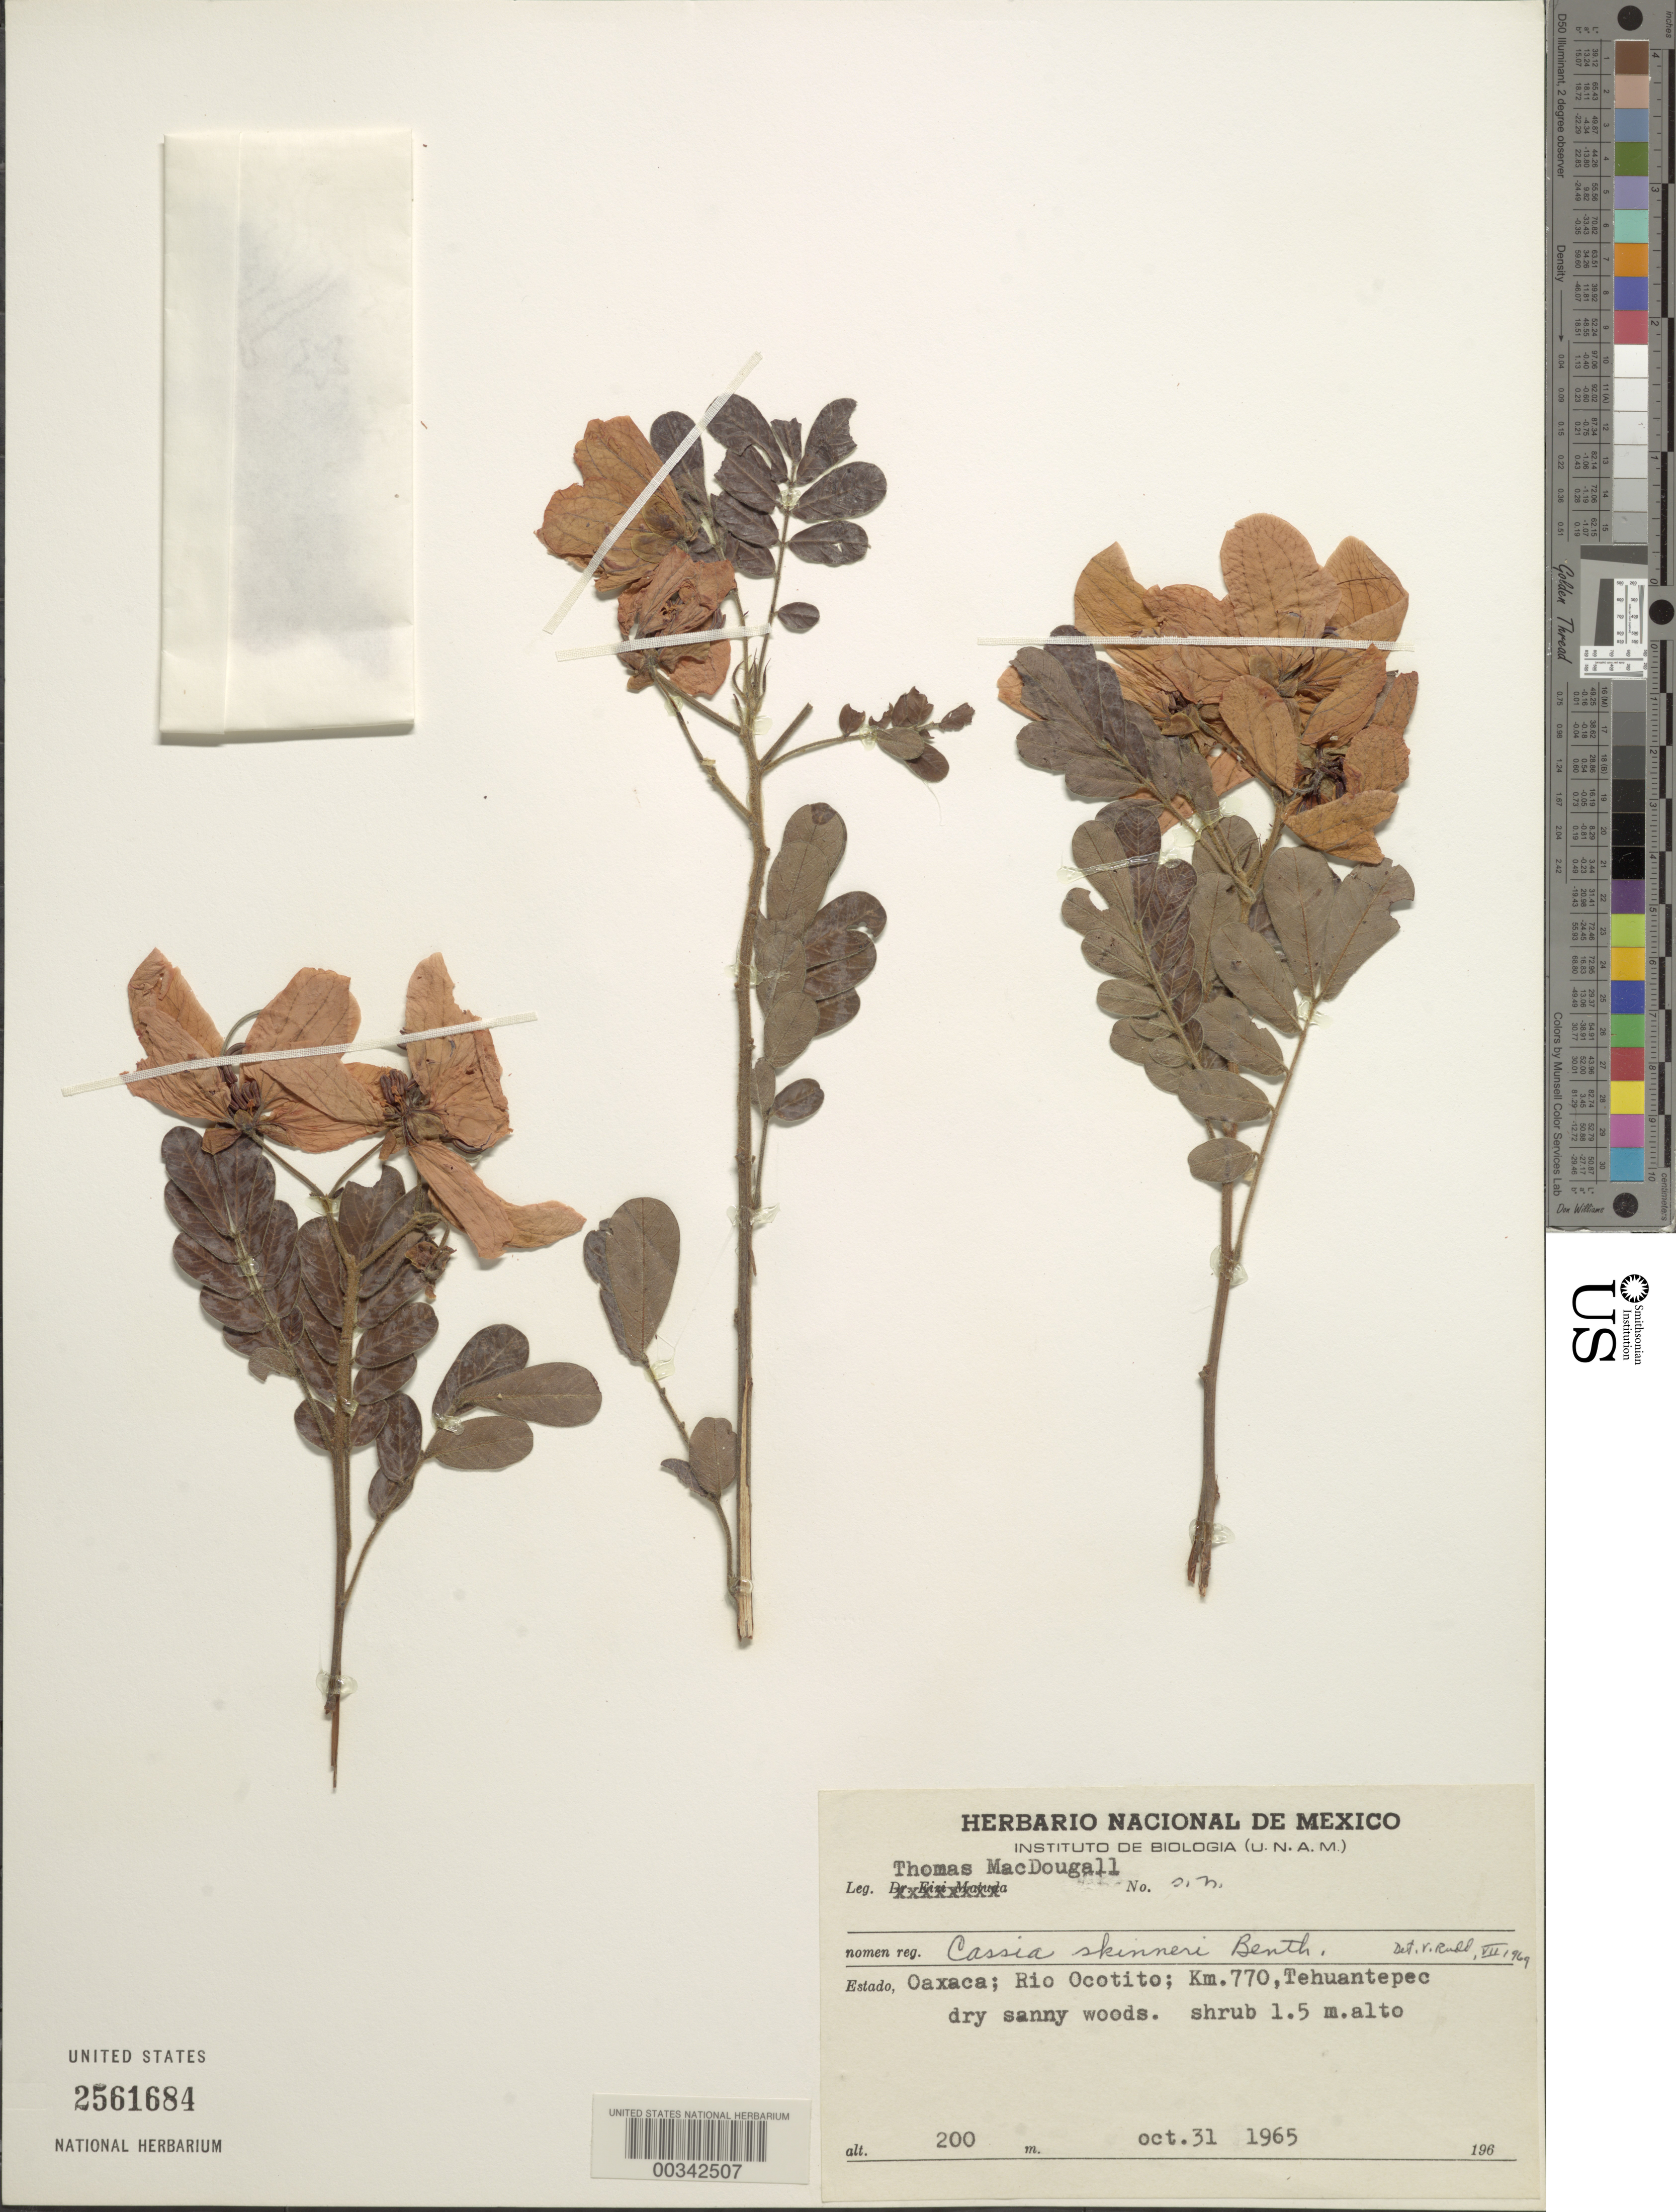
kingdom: Plantae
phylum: Tracheophyta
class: Magnoliopsida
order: Fabales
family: Fabaceae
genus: Senna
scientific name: Senna skinneri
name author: (Benth.) H.S. Irwin & Barneby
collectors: T. Macdougall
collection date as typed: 31 Oct 1965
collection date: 1965-10-31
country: Mexico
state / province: Oaxaca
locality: Rio ocotito, km 770, Tehuantepec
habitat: Dry sanny woods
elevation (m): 200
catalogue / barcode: US 2561684